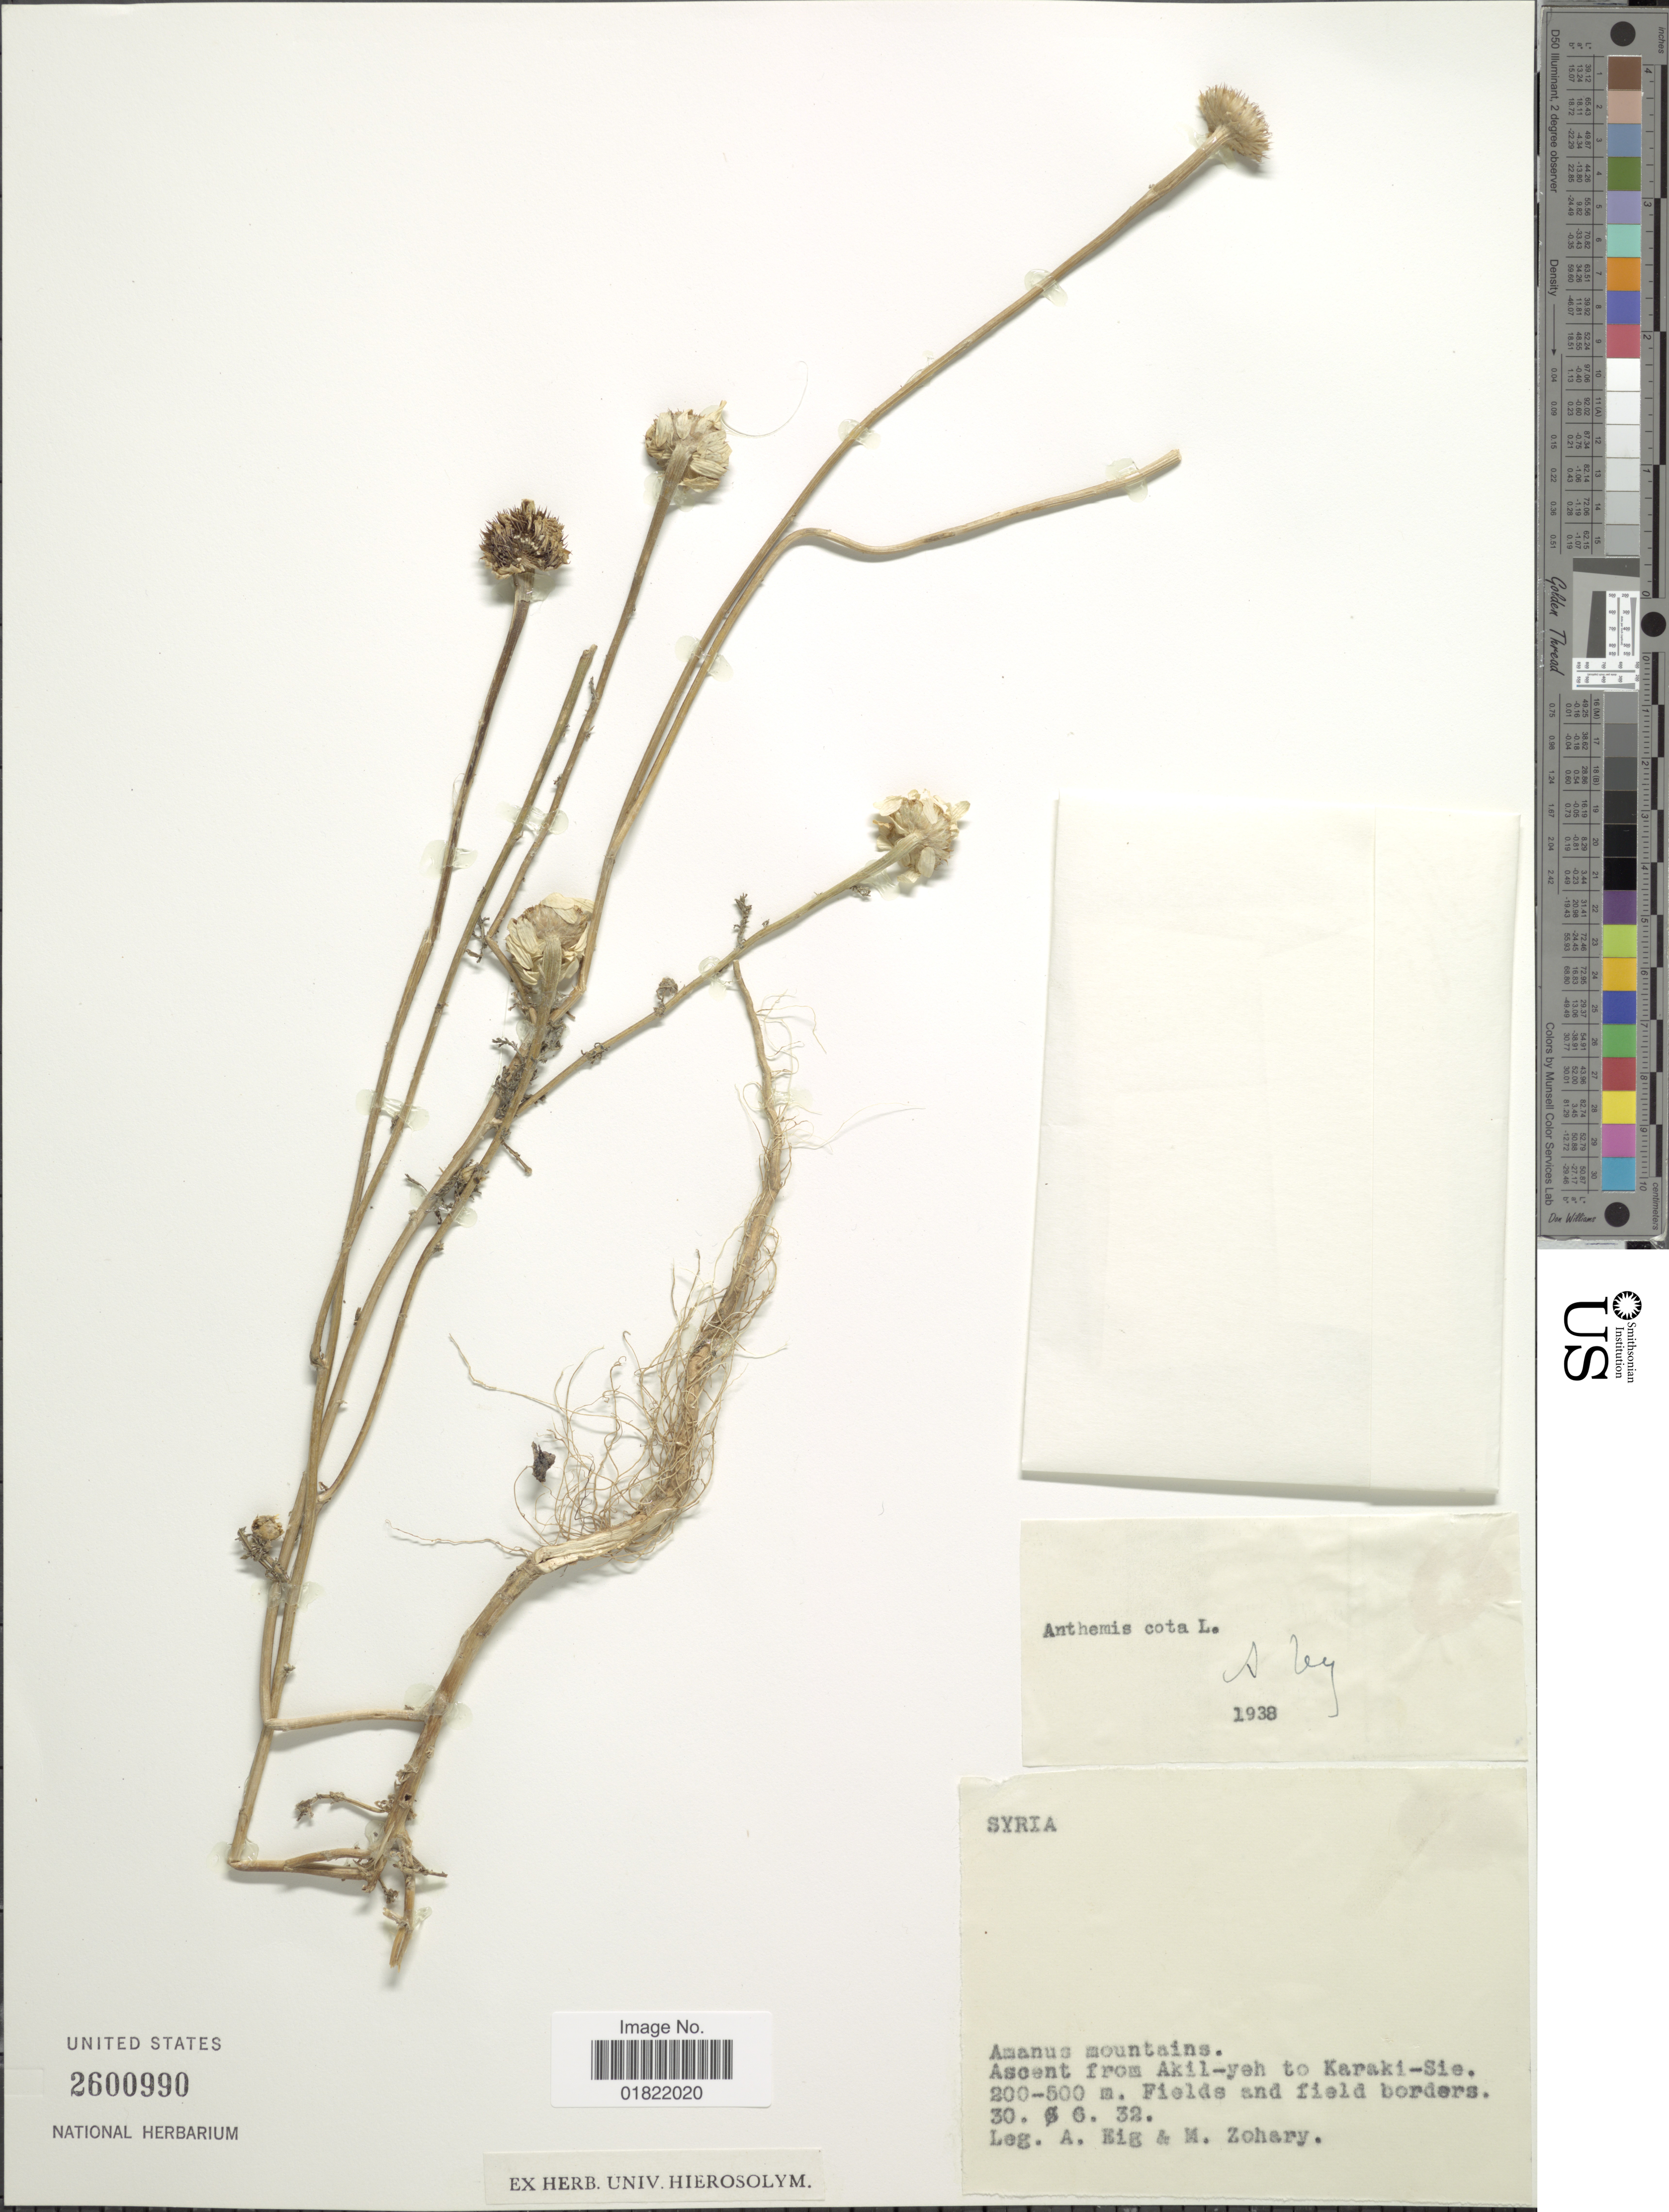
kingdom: Plantae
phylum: Tracheophyta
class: Magnoliopsida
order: Asterales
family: Asteraceae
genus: Anthemis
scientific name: Anthemis cota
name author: L.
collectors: A. Eig & M. Zohary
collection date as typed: Transcribed d/m/y: 30/6/32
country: Syria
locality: Amanus mountains, Ascent from Akil-yeh to Karaki-Sie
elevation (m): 200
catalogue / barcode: US 2600990